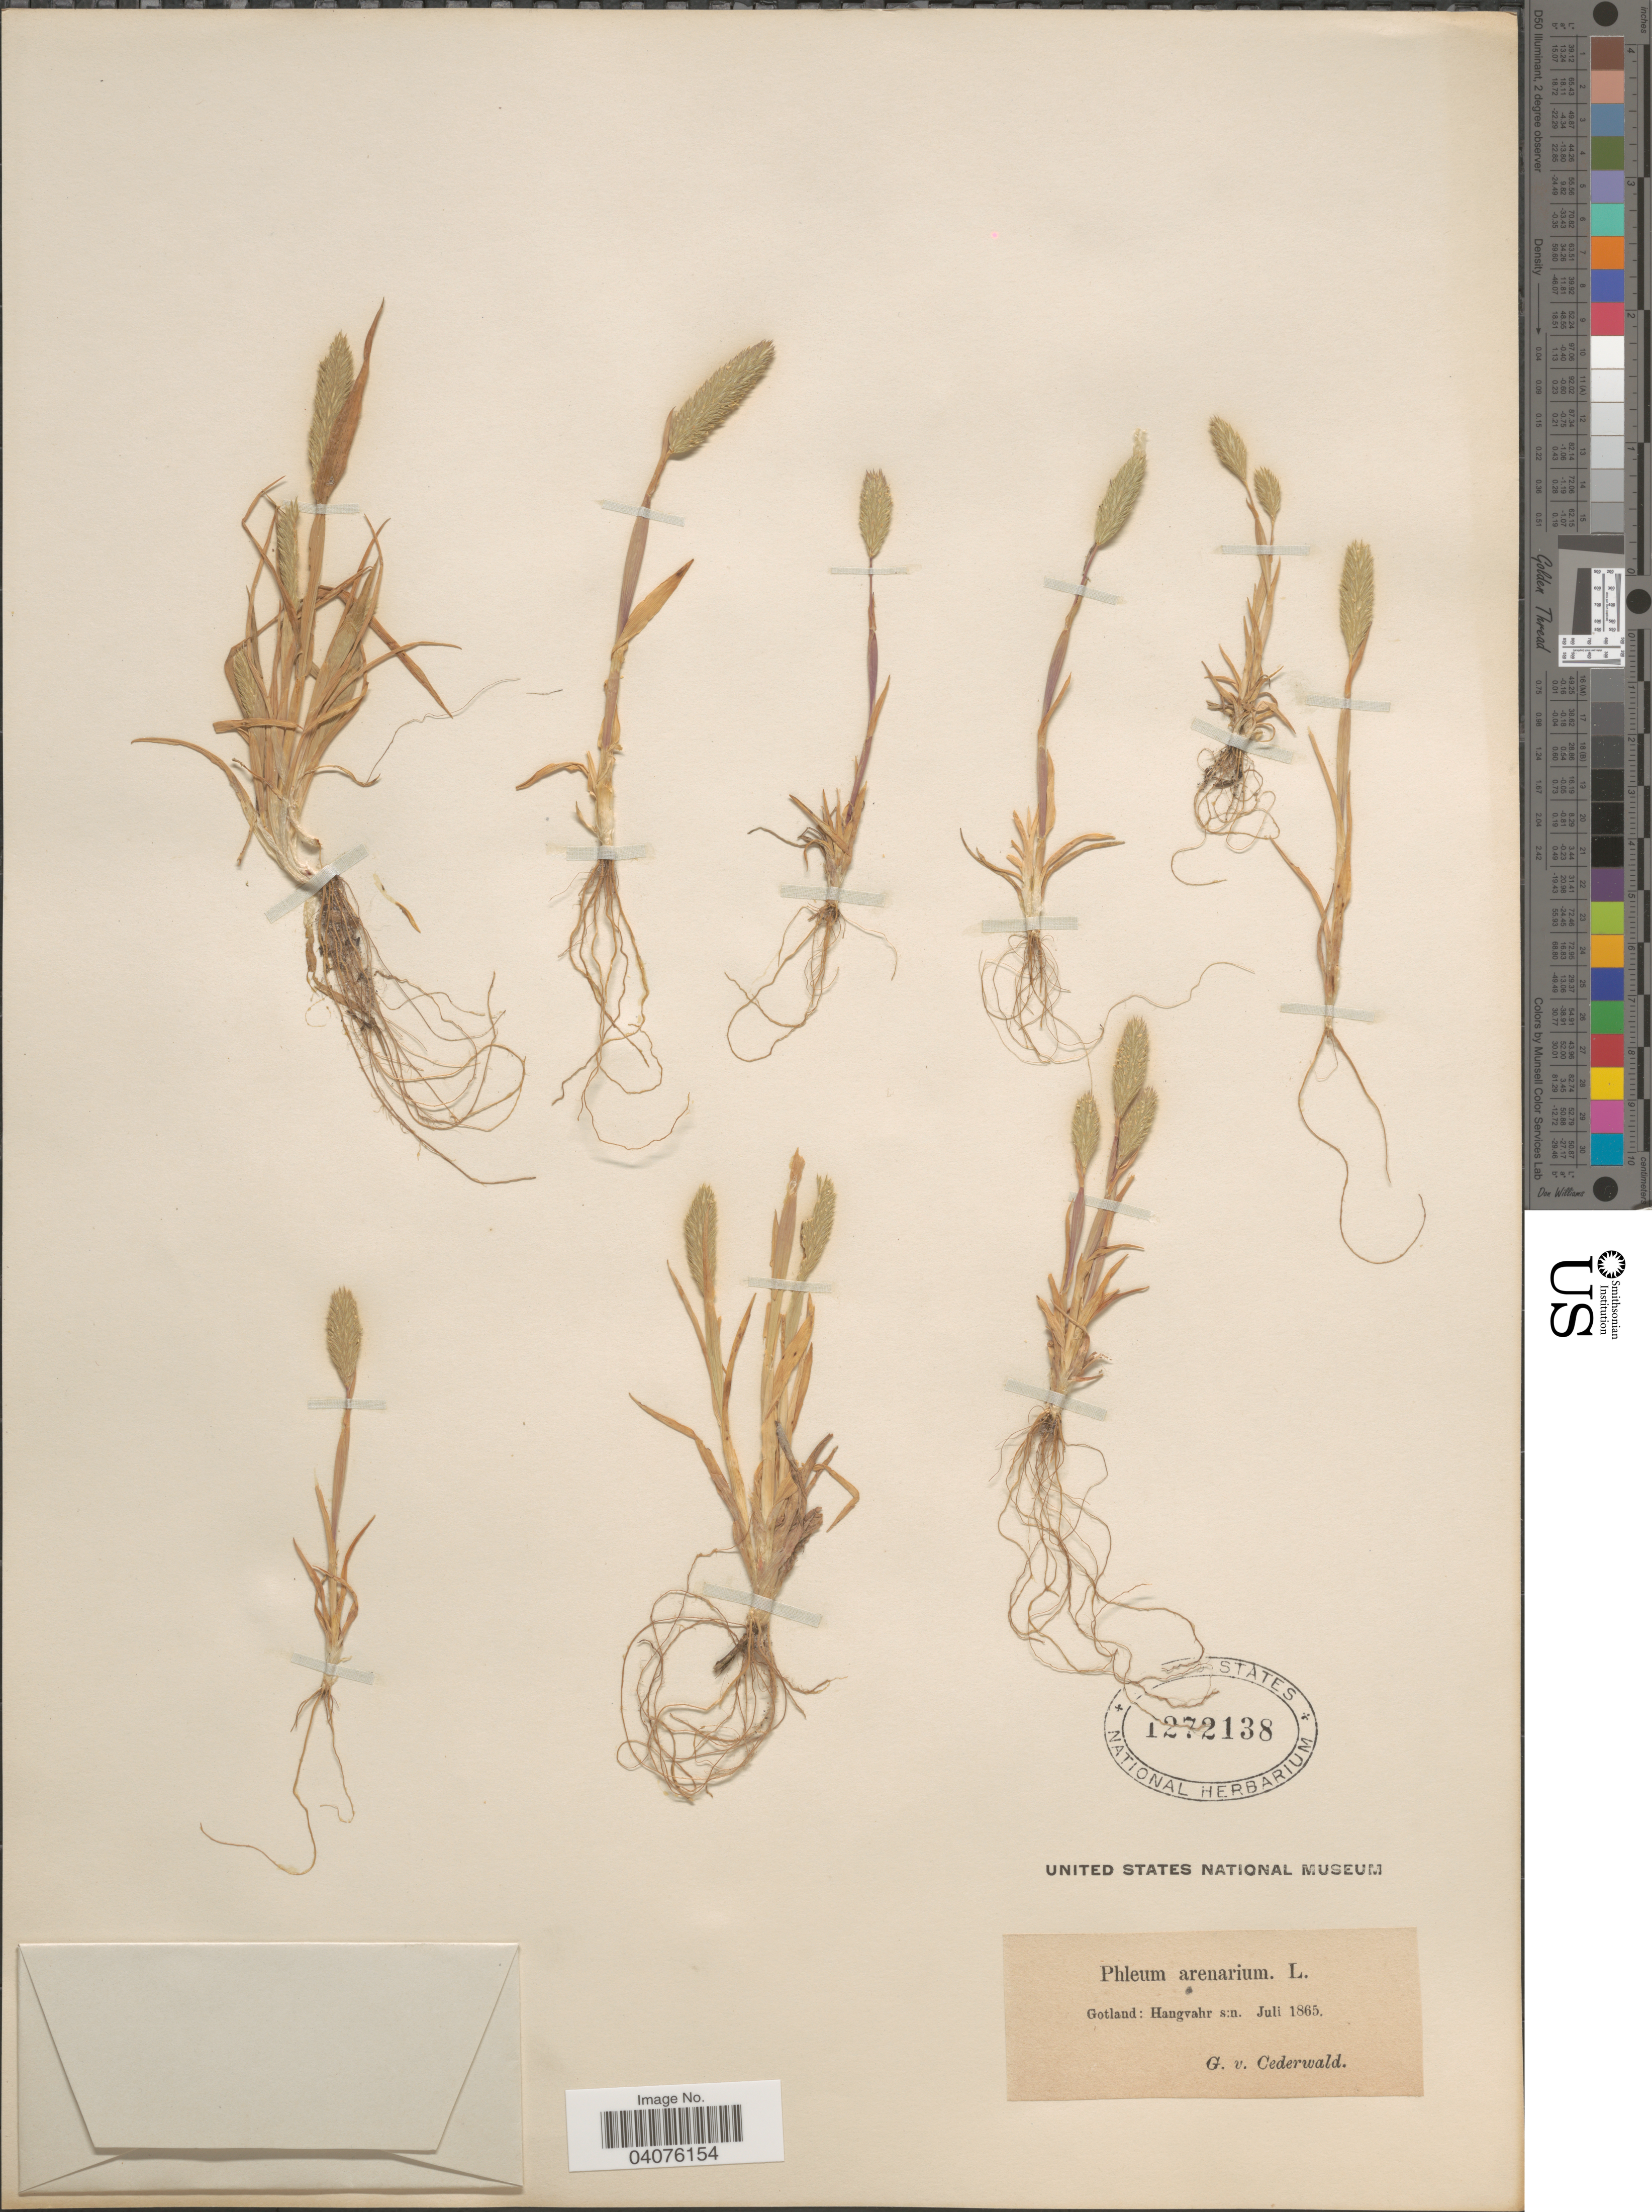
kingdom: Plantae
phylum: Tracheophyta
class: Liliopsida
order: Poales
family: Poaceae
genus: Phleum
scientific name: Phleum arenarium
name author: L.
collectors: G. Cederwald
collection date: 1865-07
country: Sweden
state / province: Gotland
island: Gotland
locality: Gotland: Hangvahr s:n.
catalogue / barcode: US 1272138